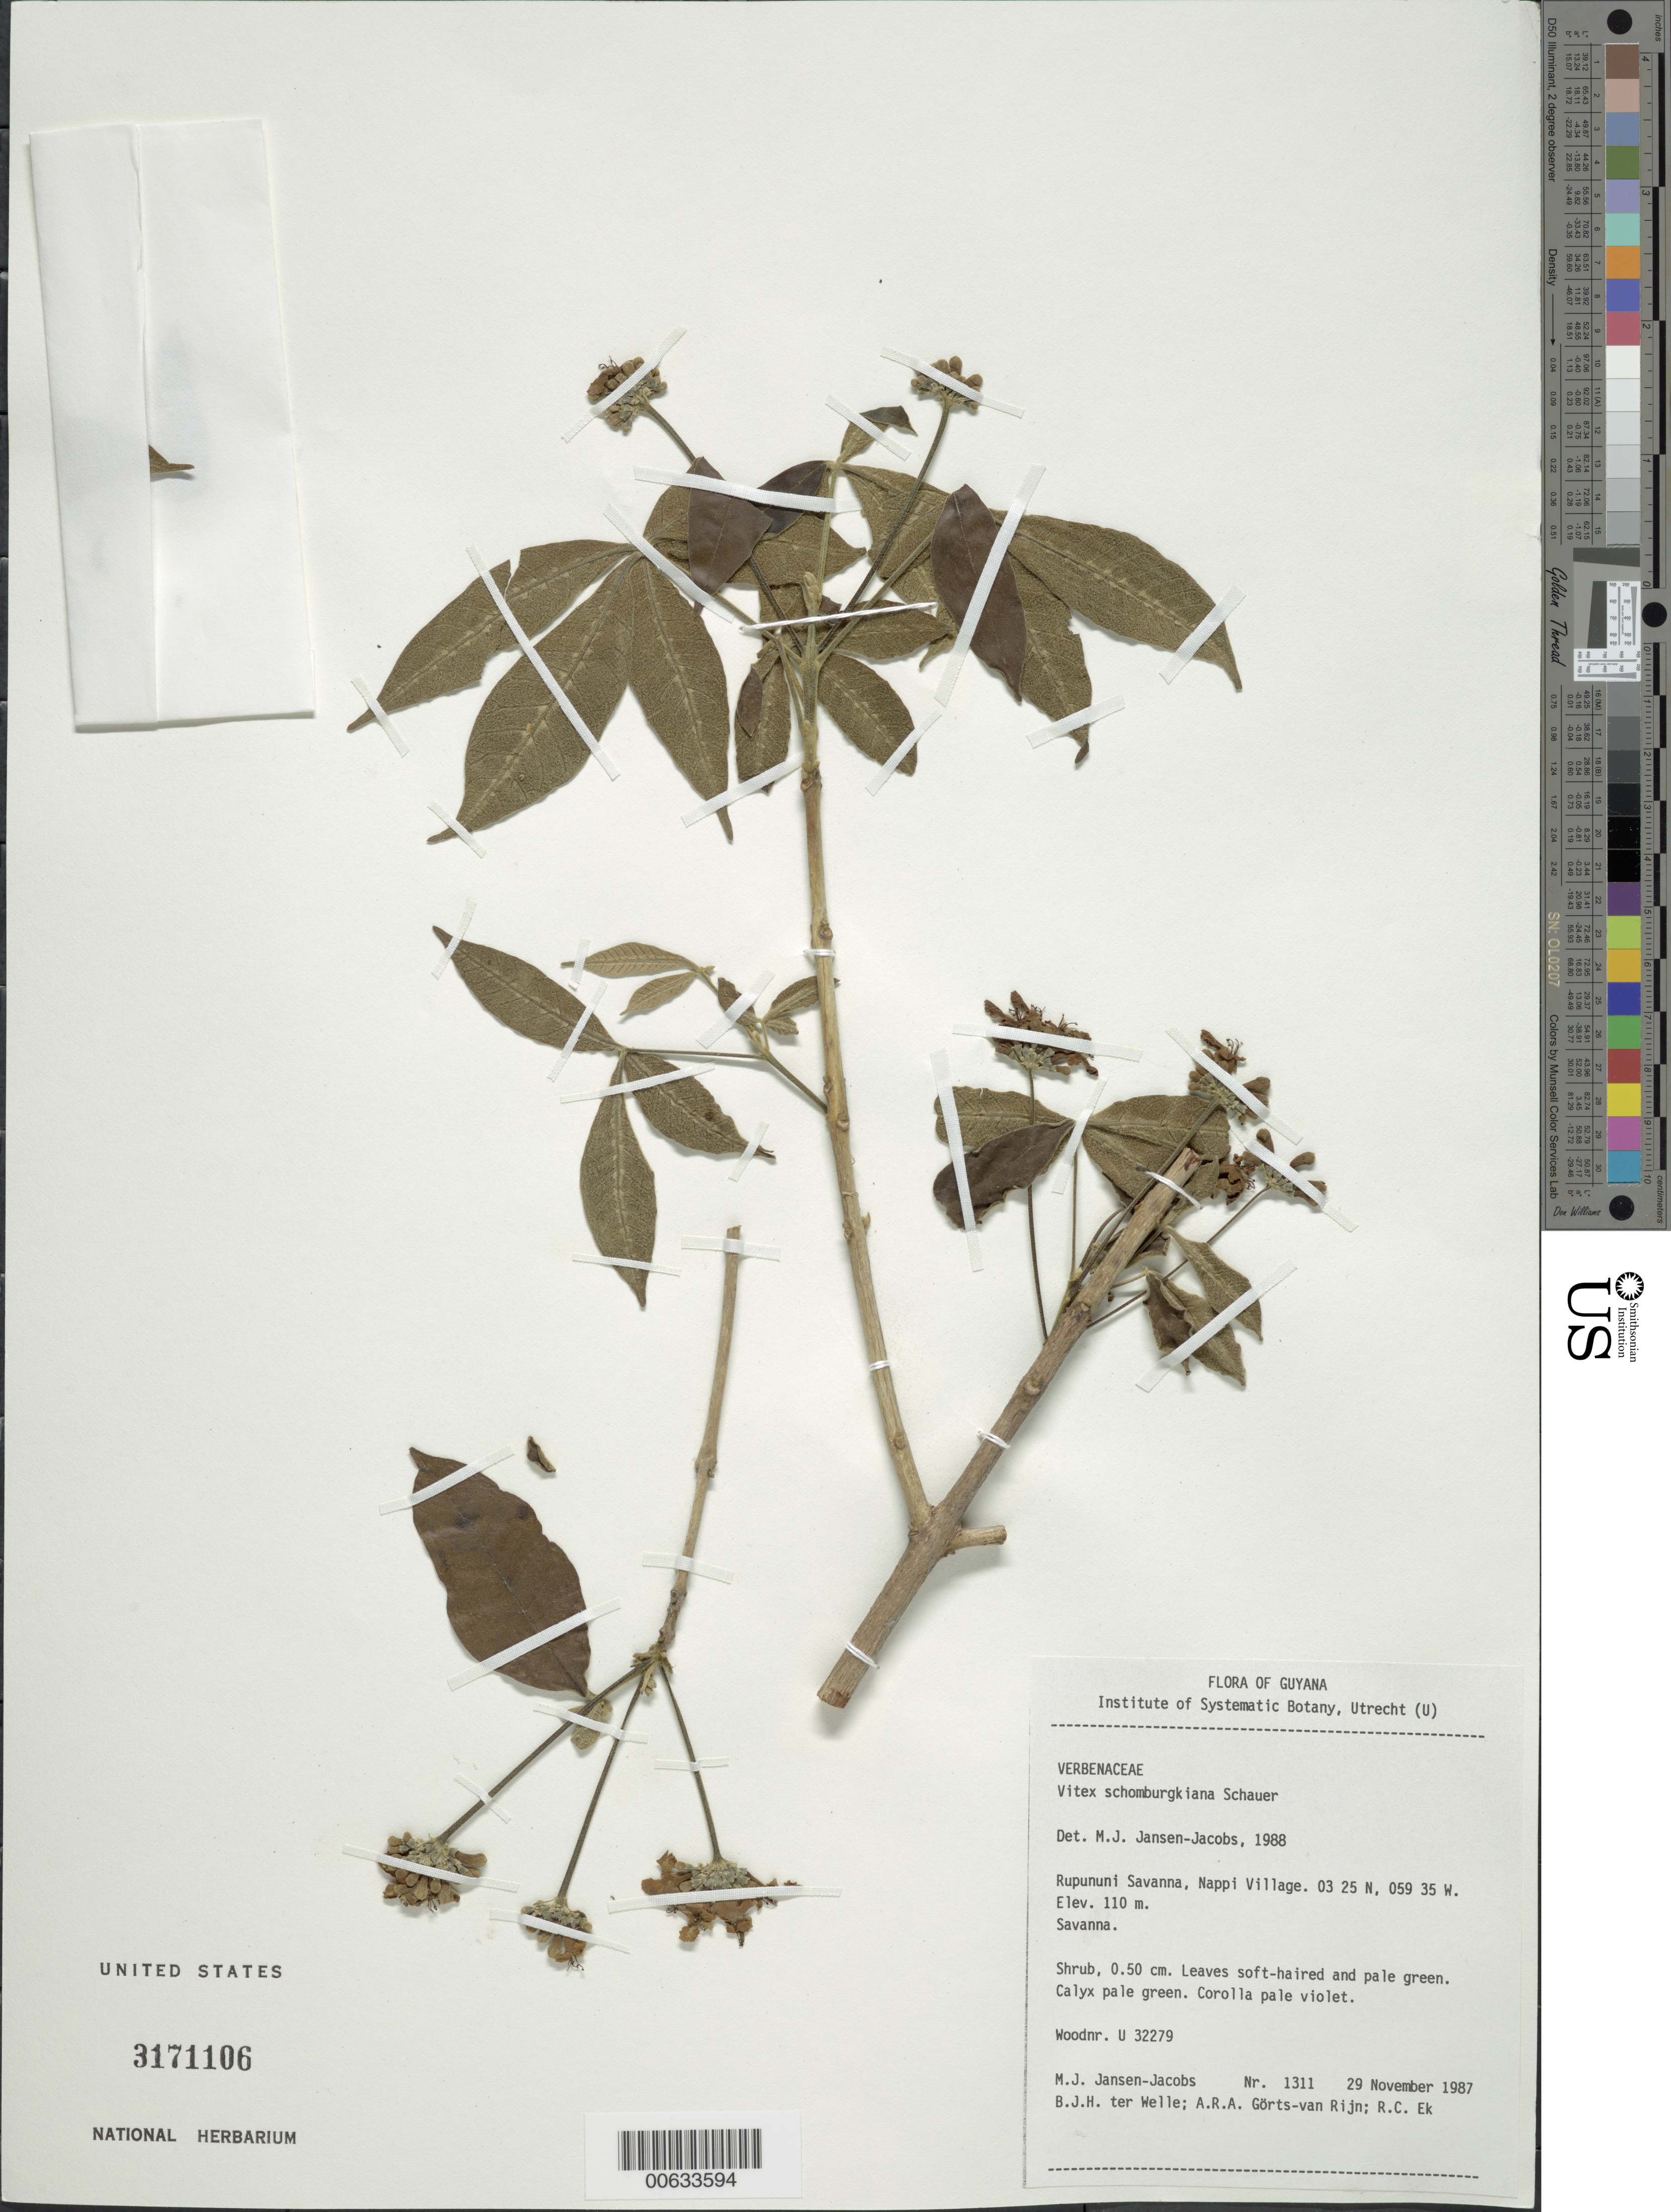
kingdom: Plantae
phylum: Tracheophyta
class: Magnoliopsida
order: Lamiales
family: Lamiaceae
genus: Vitex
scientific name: Vitex schomburgkiana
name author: Schauer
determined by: Jansen-Jacobs, M. J., (U), Nationaal Herbarium Nederland, Utrecht University branch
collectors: M. J. Jansen-Jacobs, B. Welle, A. .R. A. Görts-van Rijn & R. C. Ek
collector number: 1311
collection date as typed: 29-Nov-87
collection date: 1987-11-29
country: Guyana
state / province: U. Takutu-U. Essequibo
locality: Nappi Village, Rupununi Savanna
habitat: Savanna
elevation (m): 110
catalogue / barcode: US 3171106